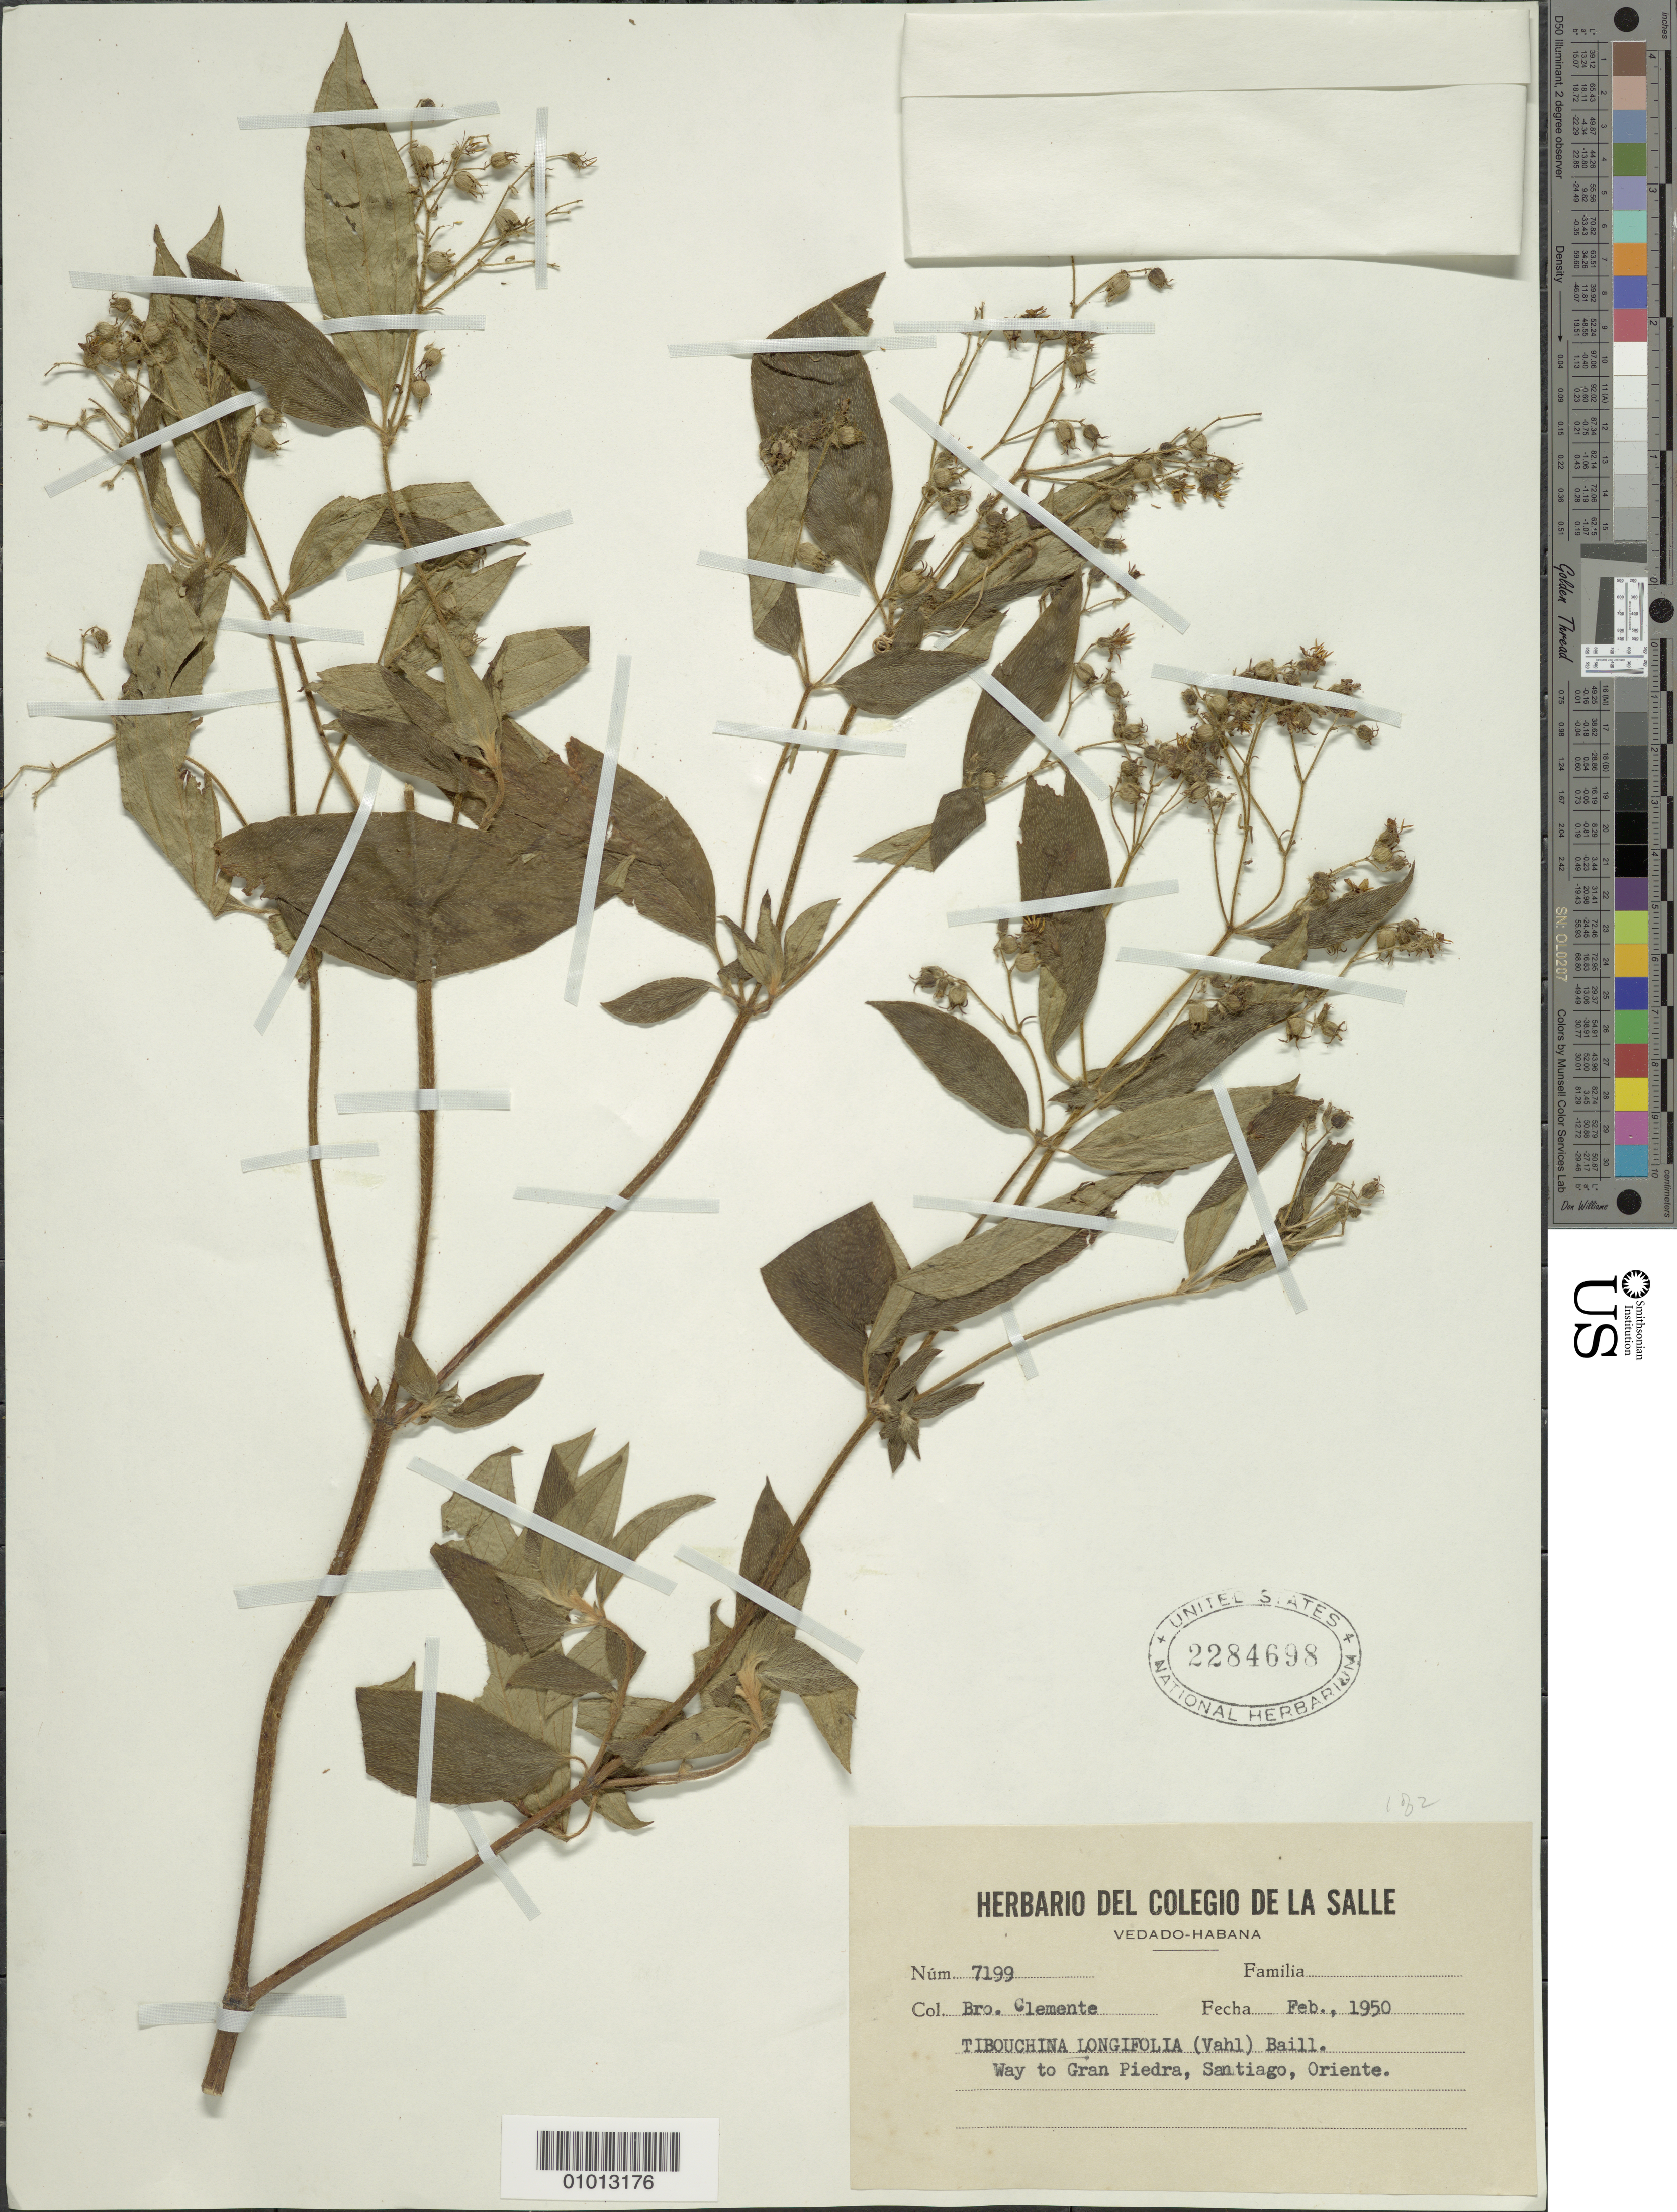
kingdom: Plantae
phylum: Tracheophyta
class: Magnoliopsida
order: Myrtales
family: Melastomataceae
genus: Chaetogastra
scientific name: Chaetogastra longifolia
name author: (Vahl) DC.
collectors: Bro. Clemente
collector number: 7199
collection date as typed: Feb 1950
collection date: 1950-02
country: Cuba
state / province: Santiago de Cuba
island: Cuba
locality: Way to Gran Piedra, Santiago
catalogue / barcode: US 2284698